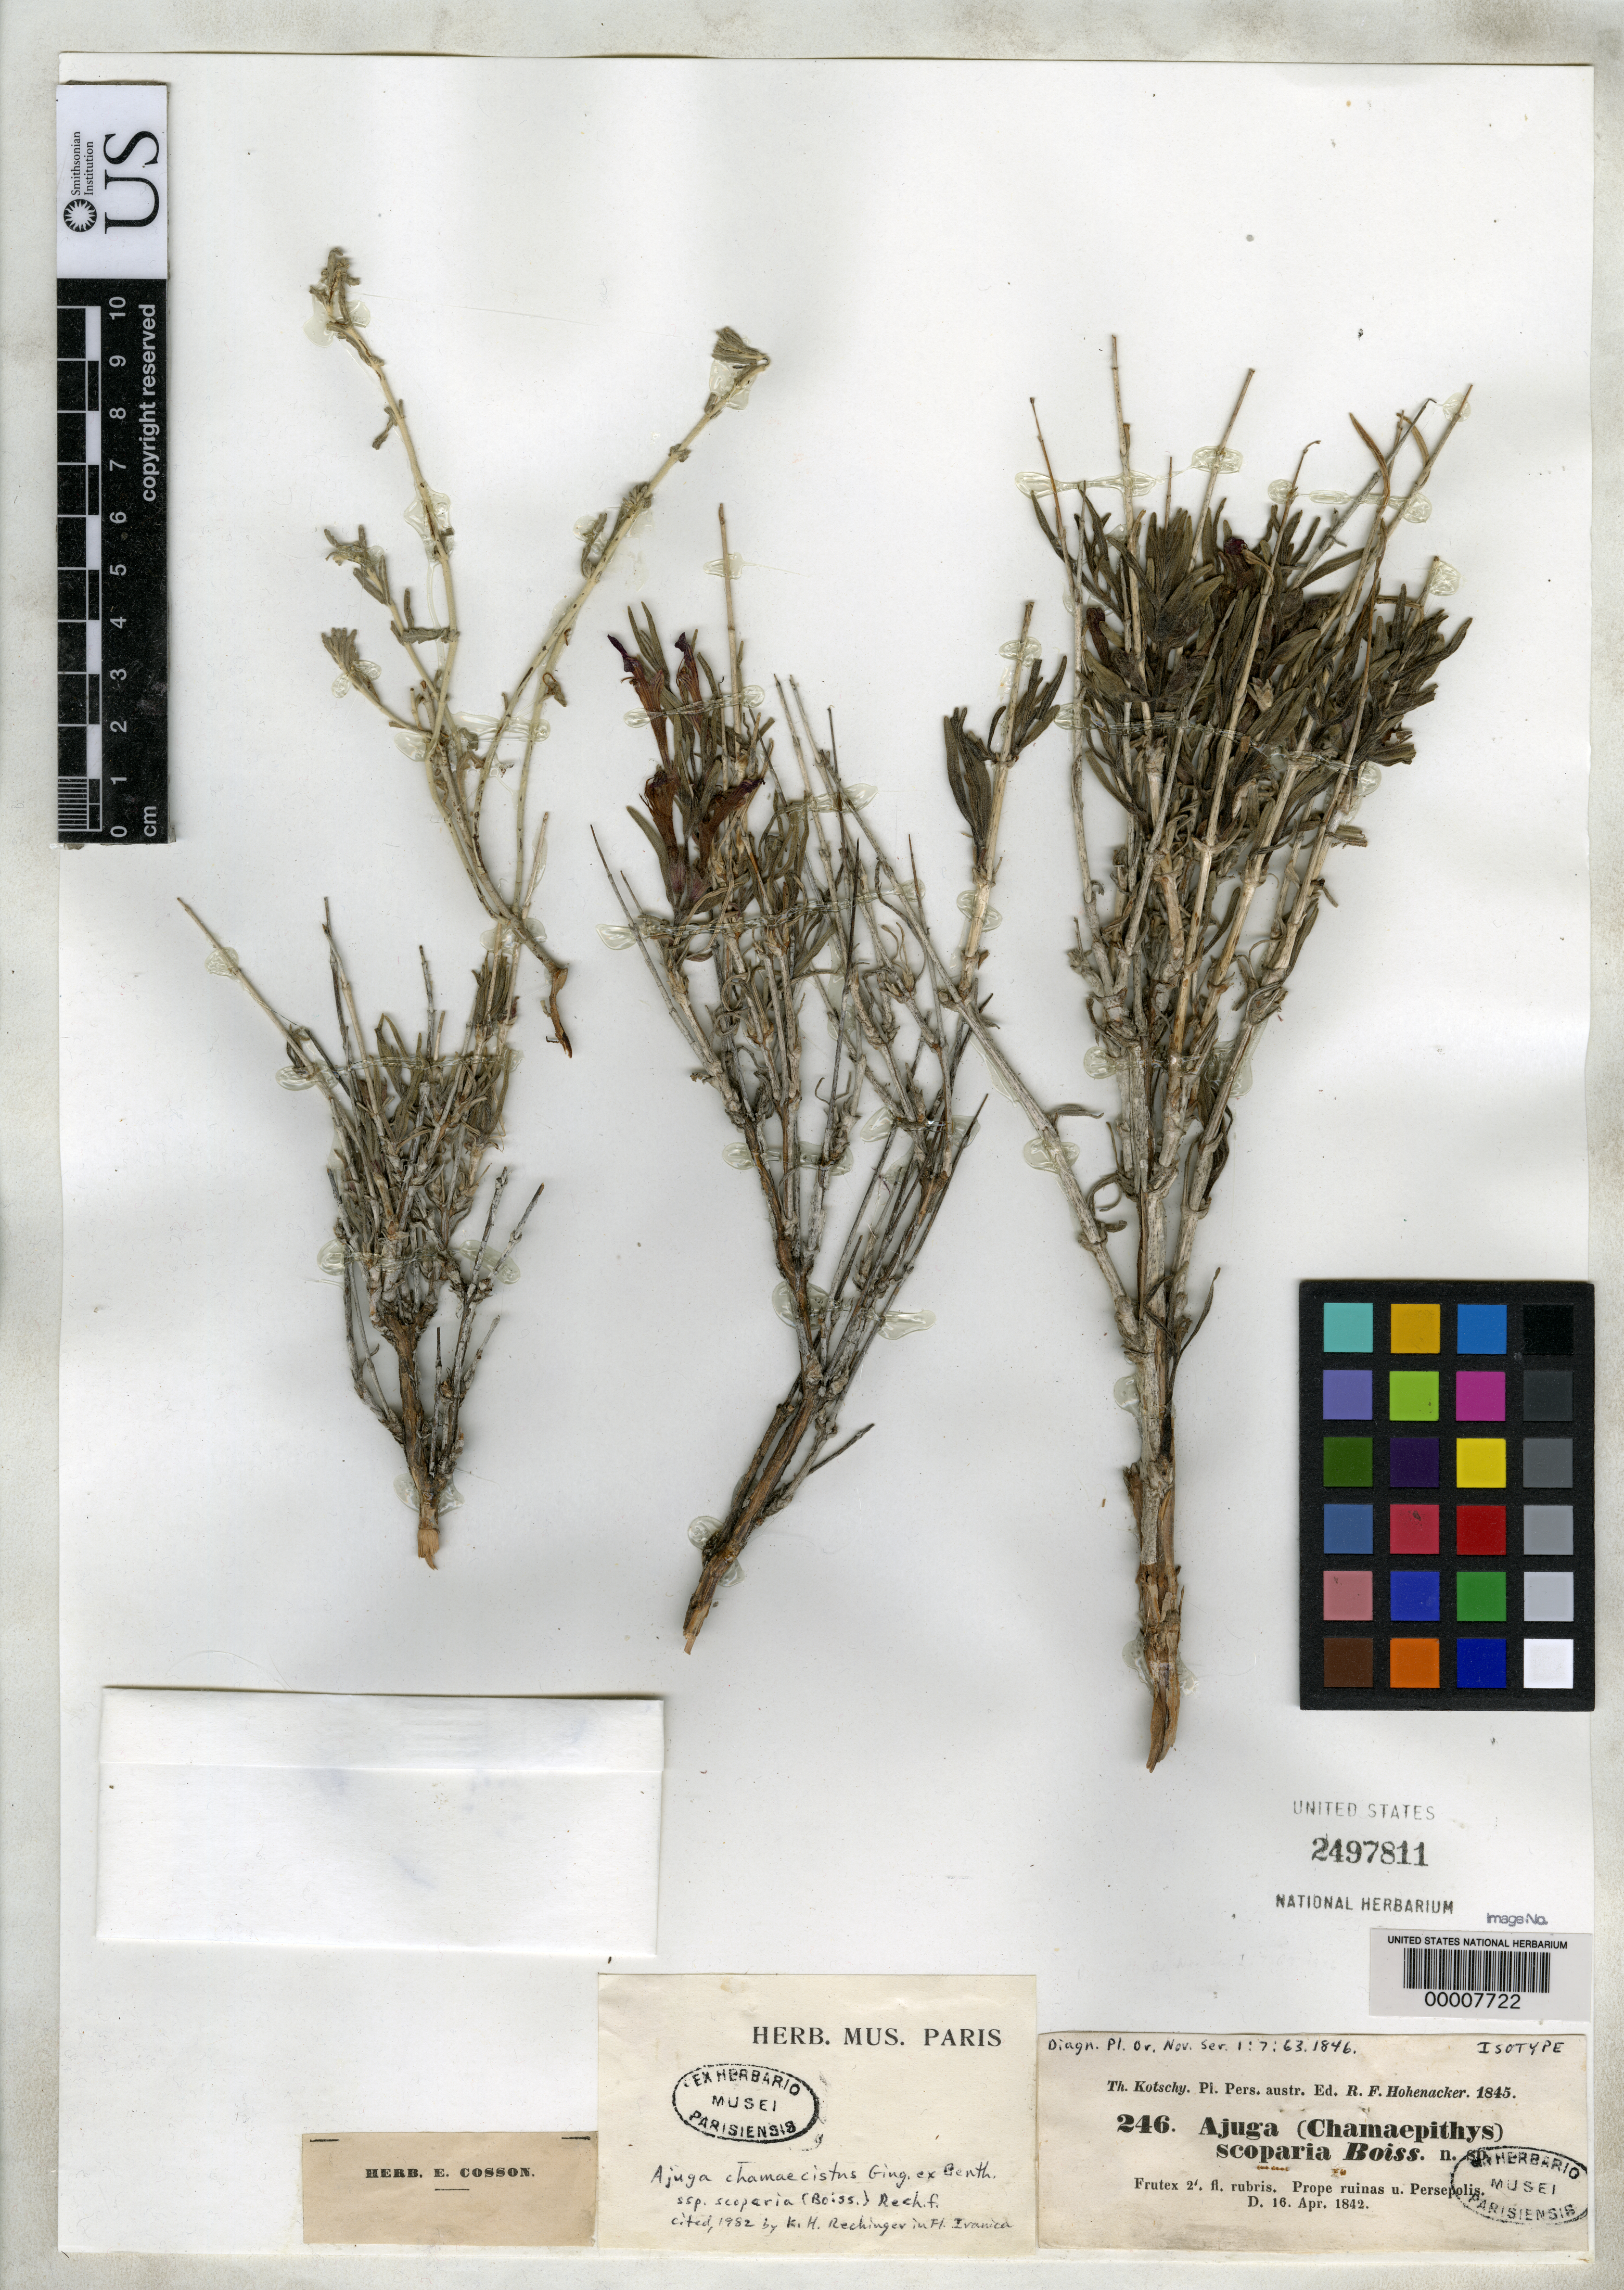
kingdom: Plantae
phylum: Tracheophyta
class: Magnoliopsida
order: Lamiales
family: Lamiaceae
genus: Ajuga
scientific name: Ajuga scoparia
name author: Boiss.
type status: Isotype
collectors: K. G. Kotschy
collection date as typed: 16 Apr 1842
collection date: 1842-04-16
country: Iran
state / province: Fars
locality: Persepolis.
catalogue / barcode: US 2497811